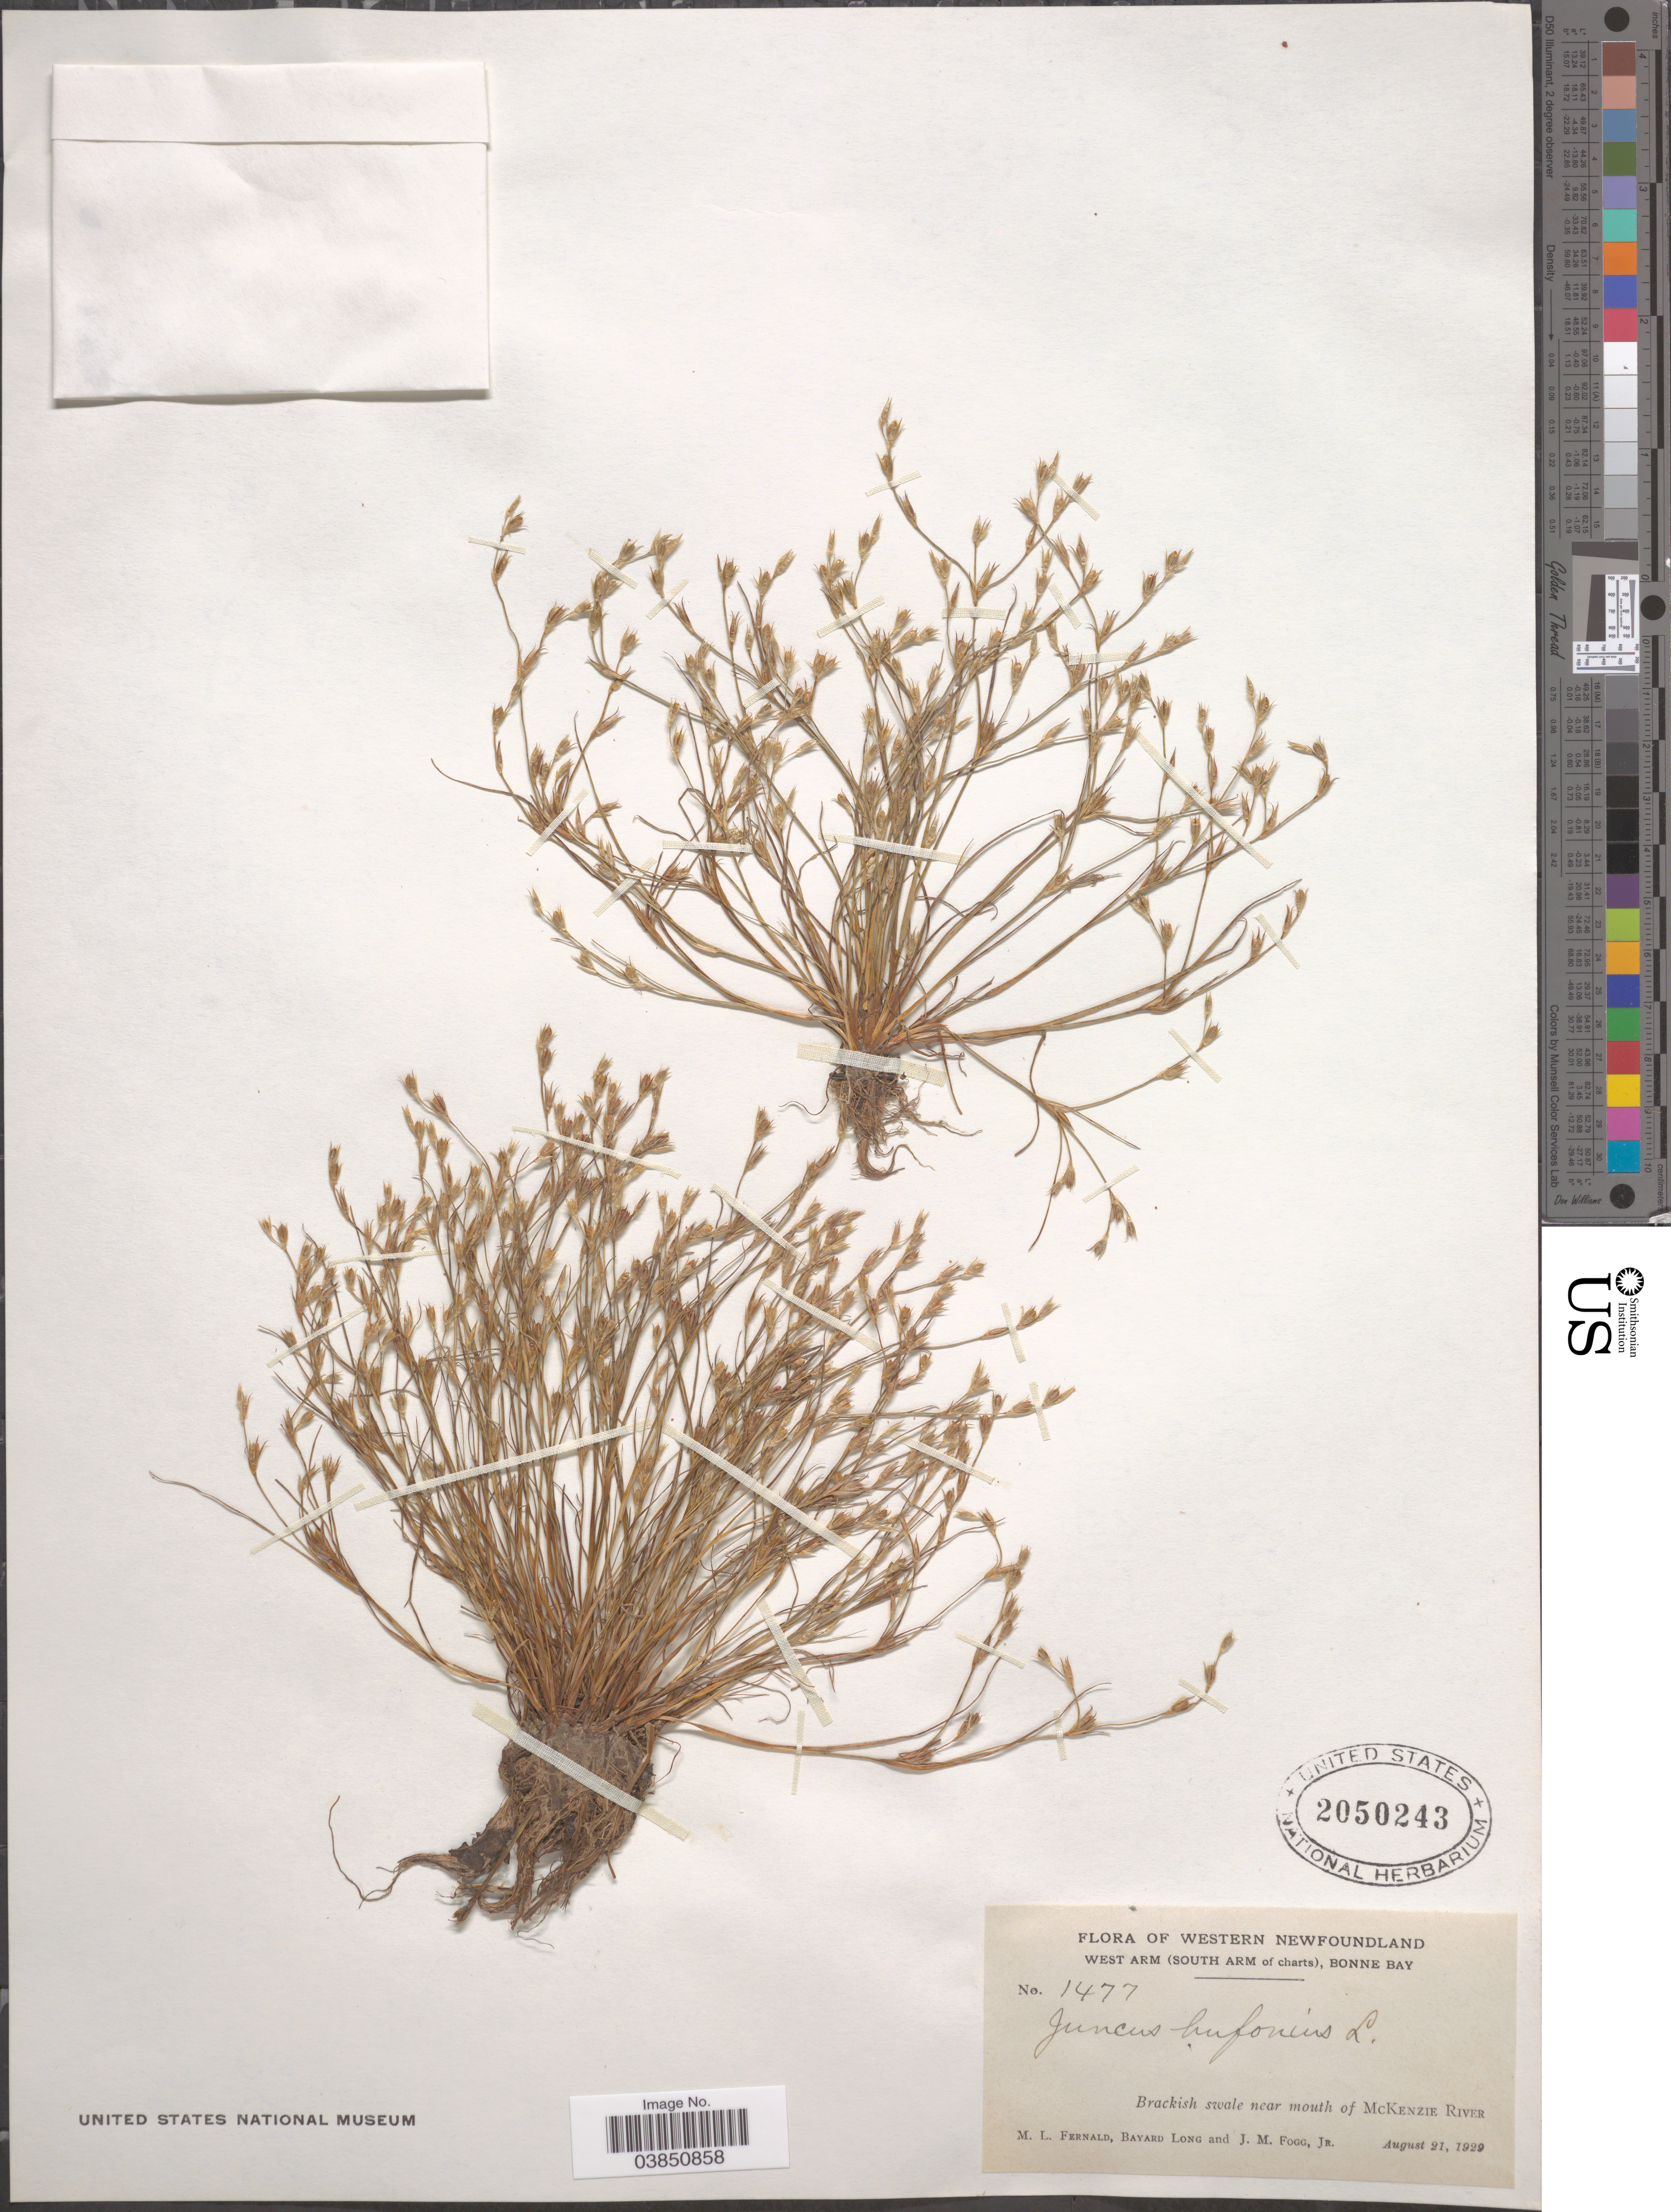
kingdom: Plantae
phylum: Tracheophyta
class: Liliopsida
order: Poales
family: Juncaceae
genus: Juncus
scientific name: Juncus bufonius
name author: L.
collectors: M. L. Fernald, B. Long & J. Fogg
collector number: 1477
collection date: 1929-08-21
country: Canada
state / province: Newfoundland and Labrador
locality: Western Newfoundland. West Arm (South Arm of charts), Bonne Bay. Near mouth of McKenzie River.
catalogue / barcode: US 2050243